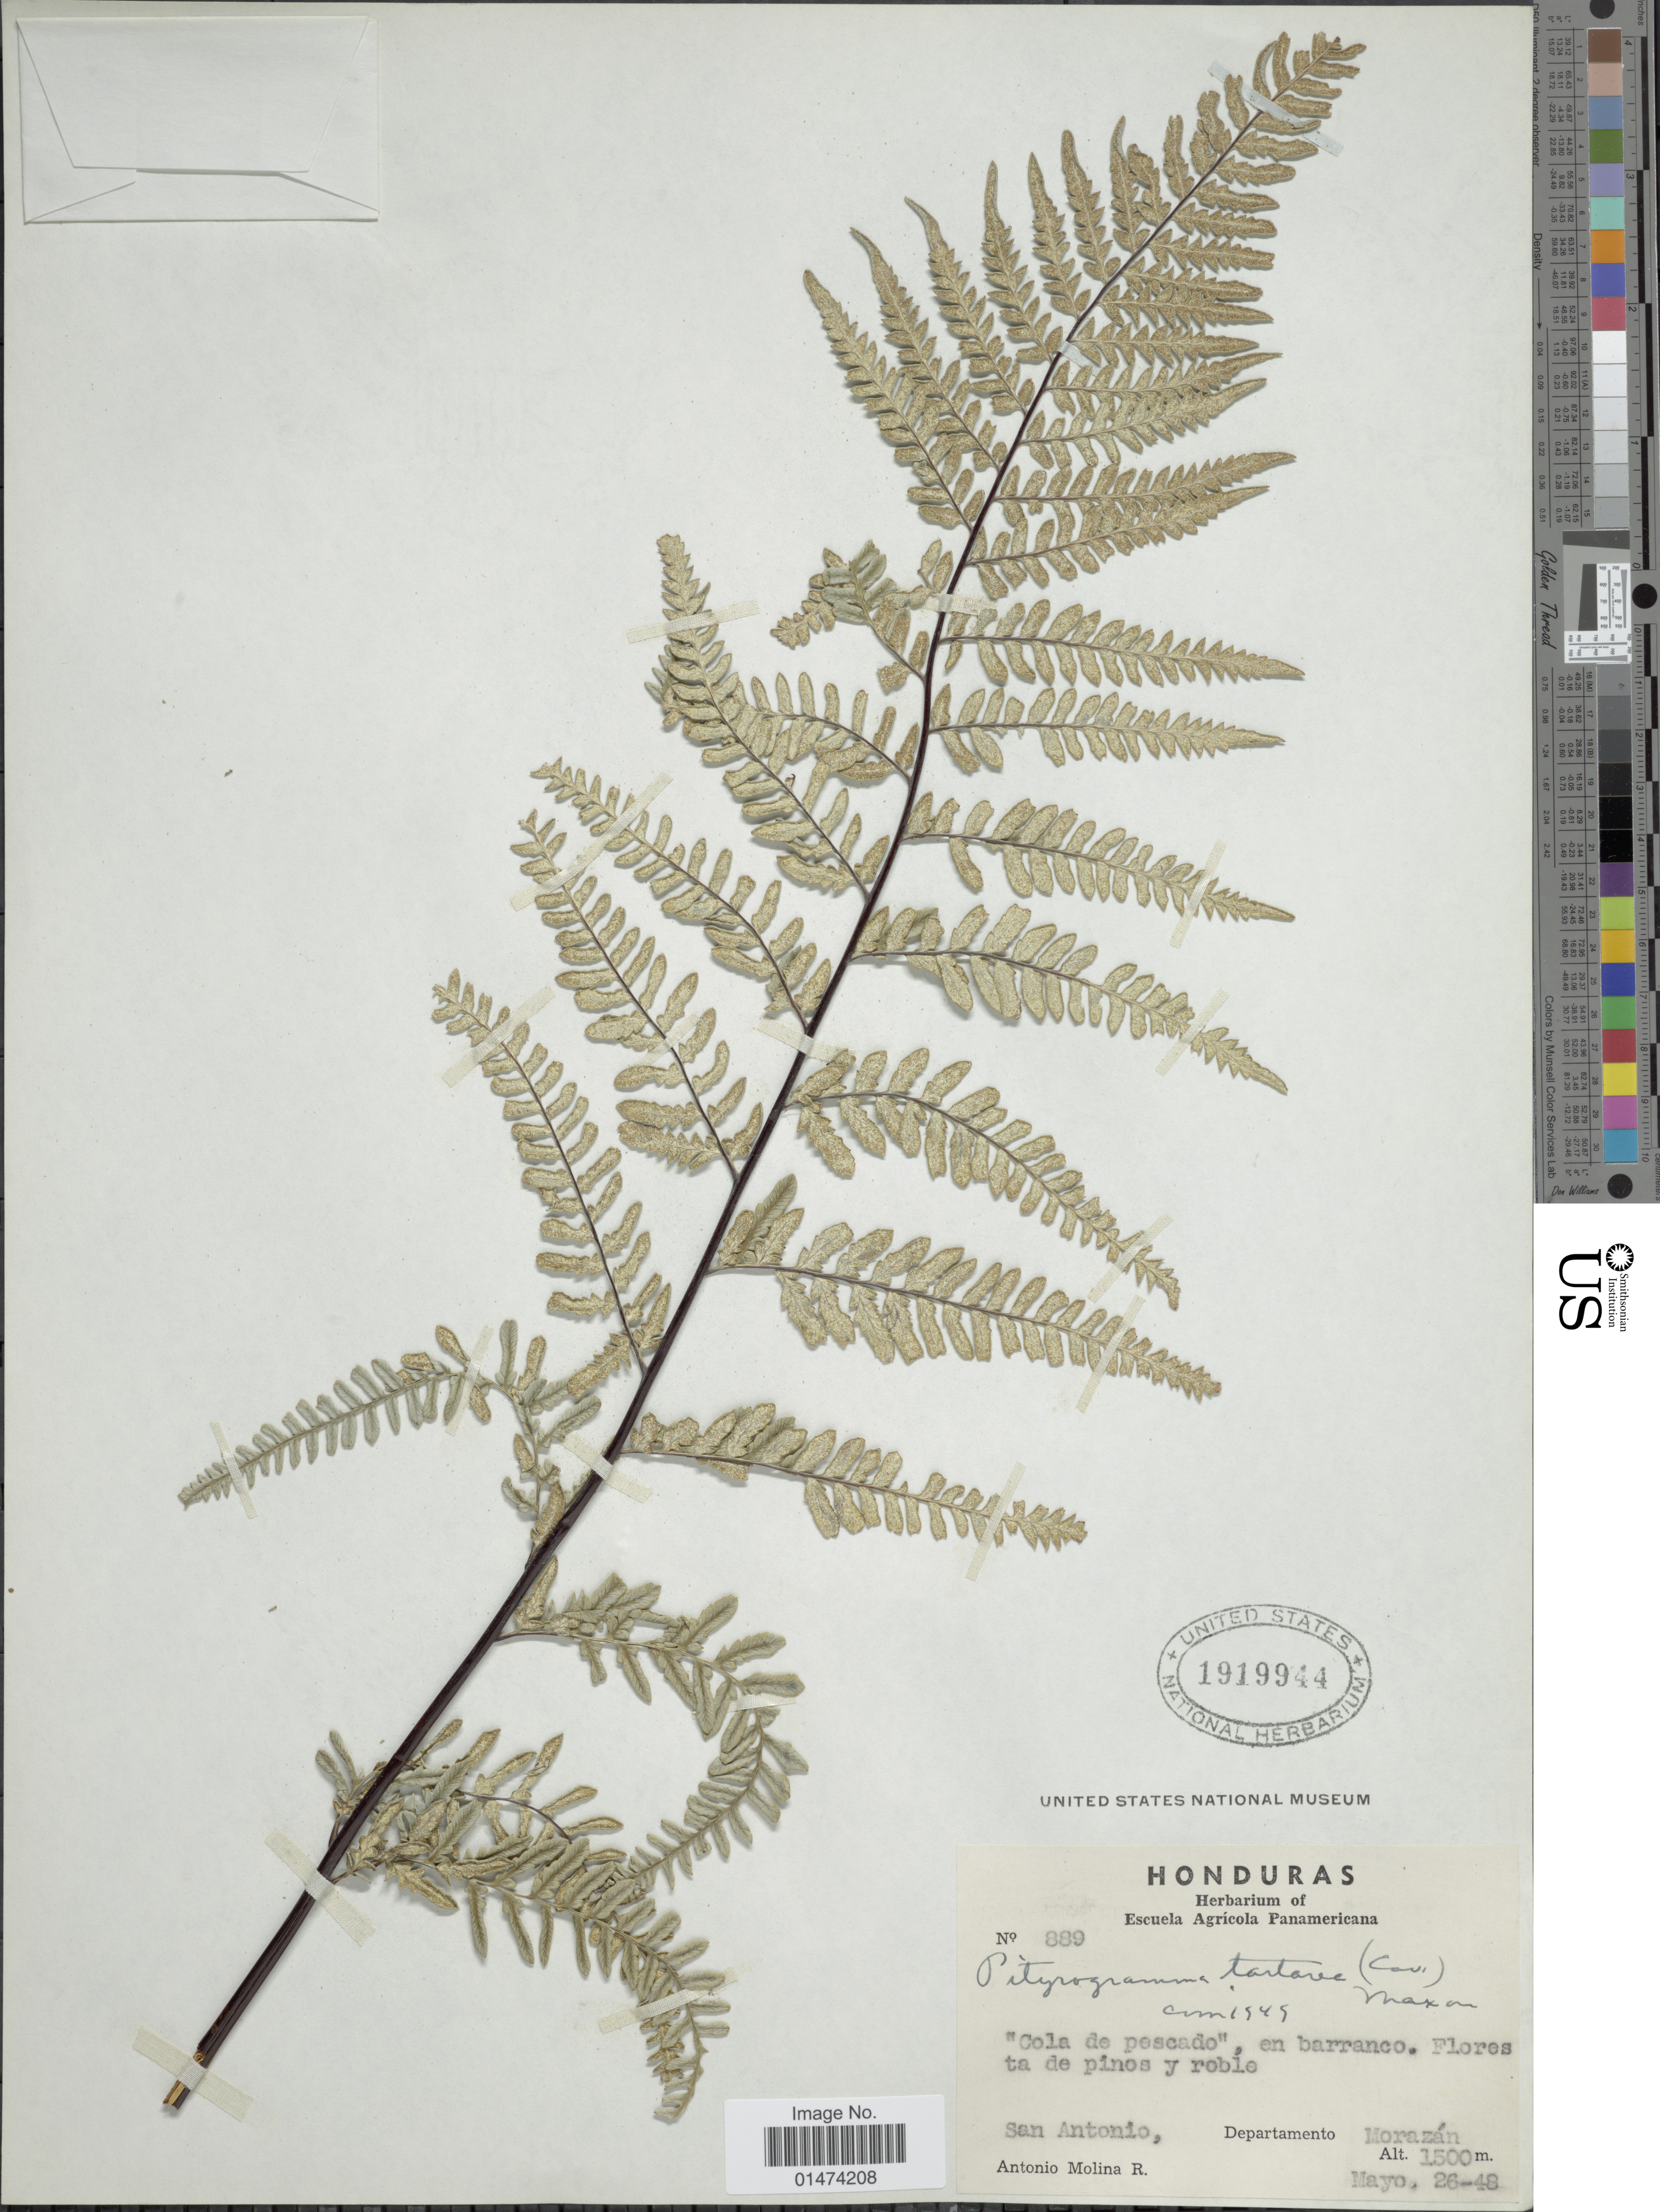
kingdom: Plantae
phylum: Tracheophyta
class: Polypodiopsida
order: Polypodiales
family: Pteridaceae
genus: Pityrogramma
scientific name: Pityrogramma tartarea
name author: (Cav.) Maxon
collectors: A. Molina R.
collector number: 889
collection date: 1948-05-26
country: Honduras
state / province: Fco. Morazán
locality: Cola de pescado, en barranco. Flores ta de pinos y roble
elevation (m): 1500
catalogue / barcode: US 1919944